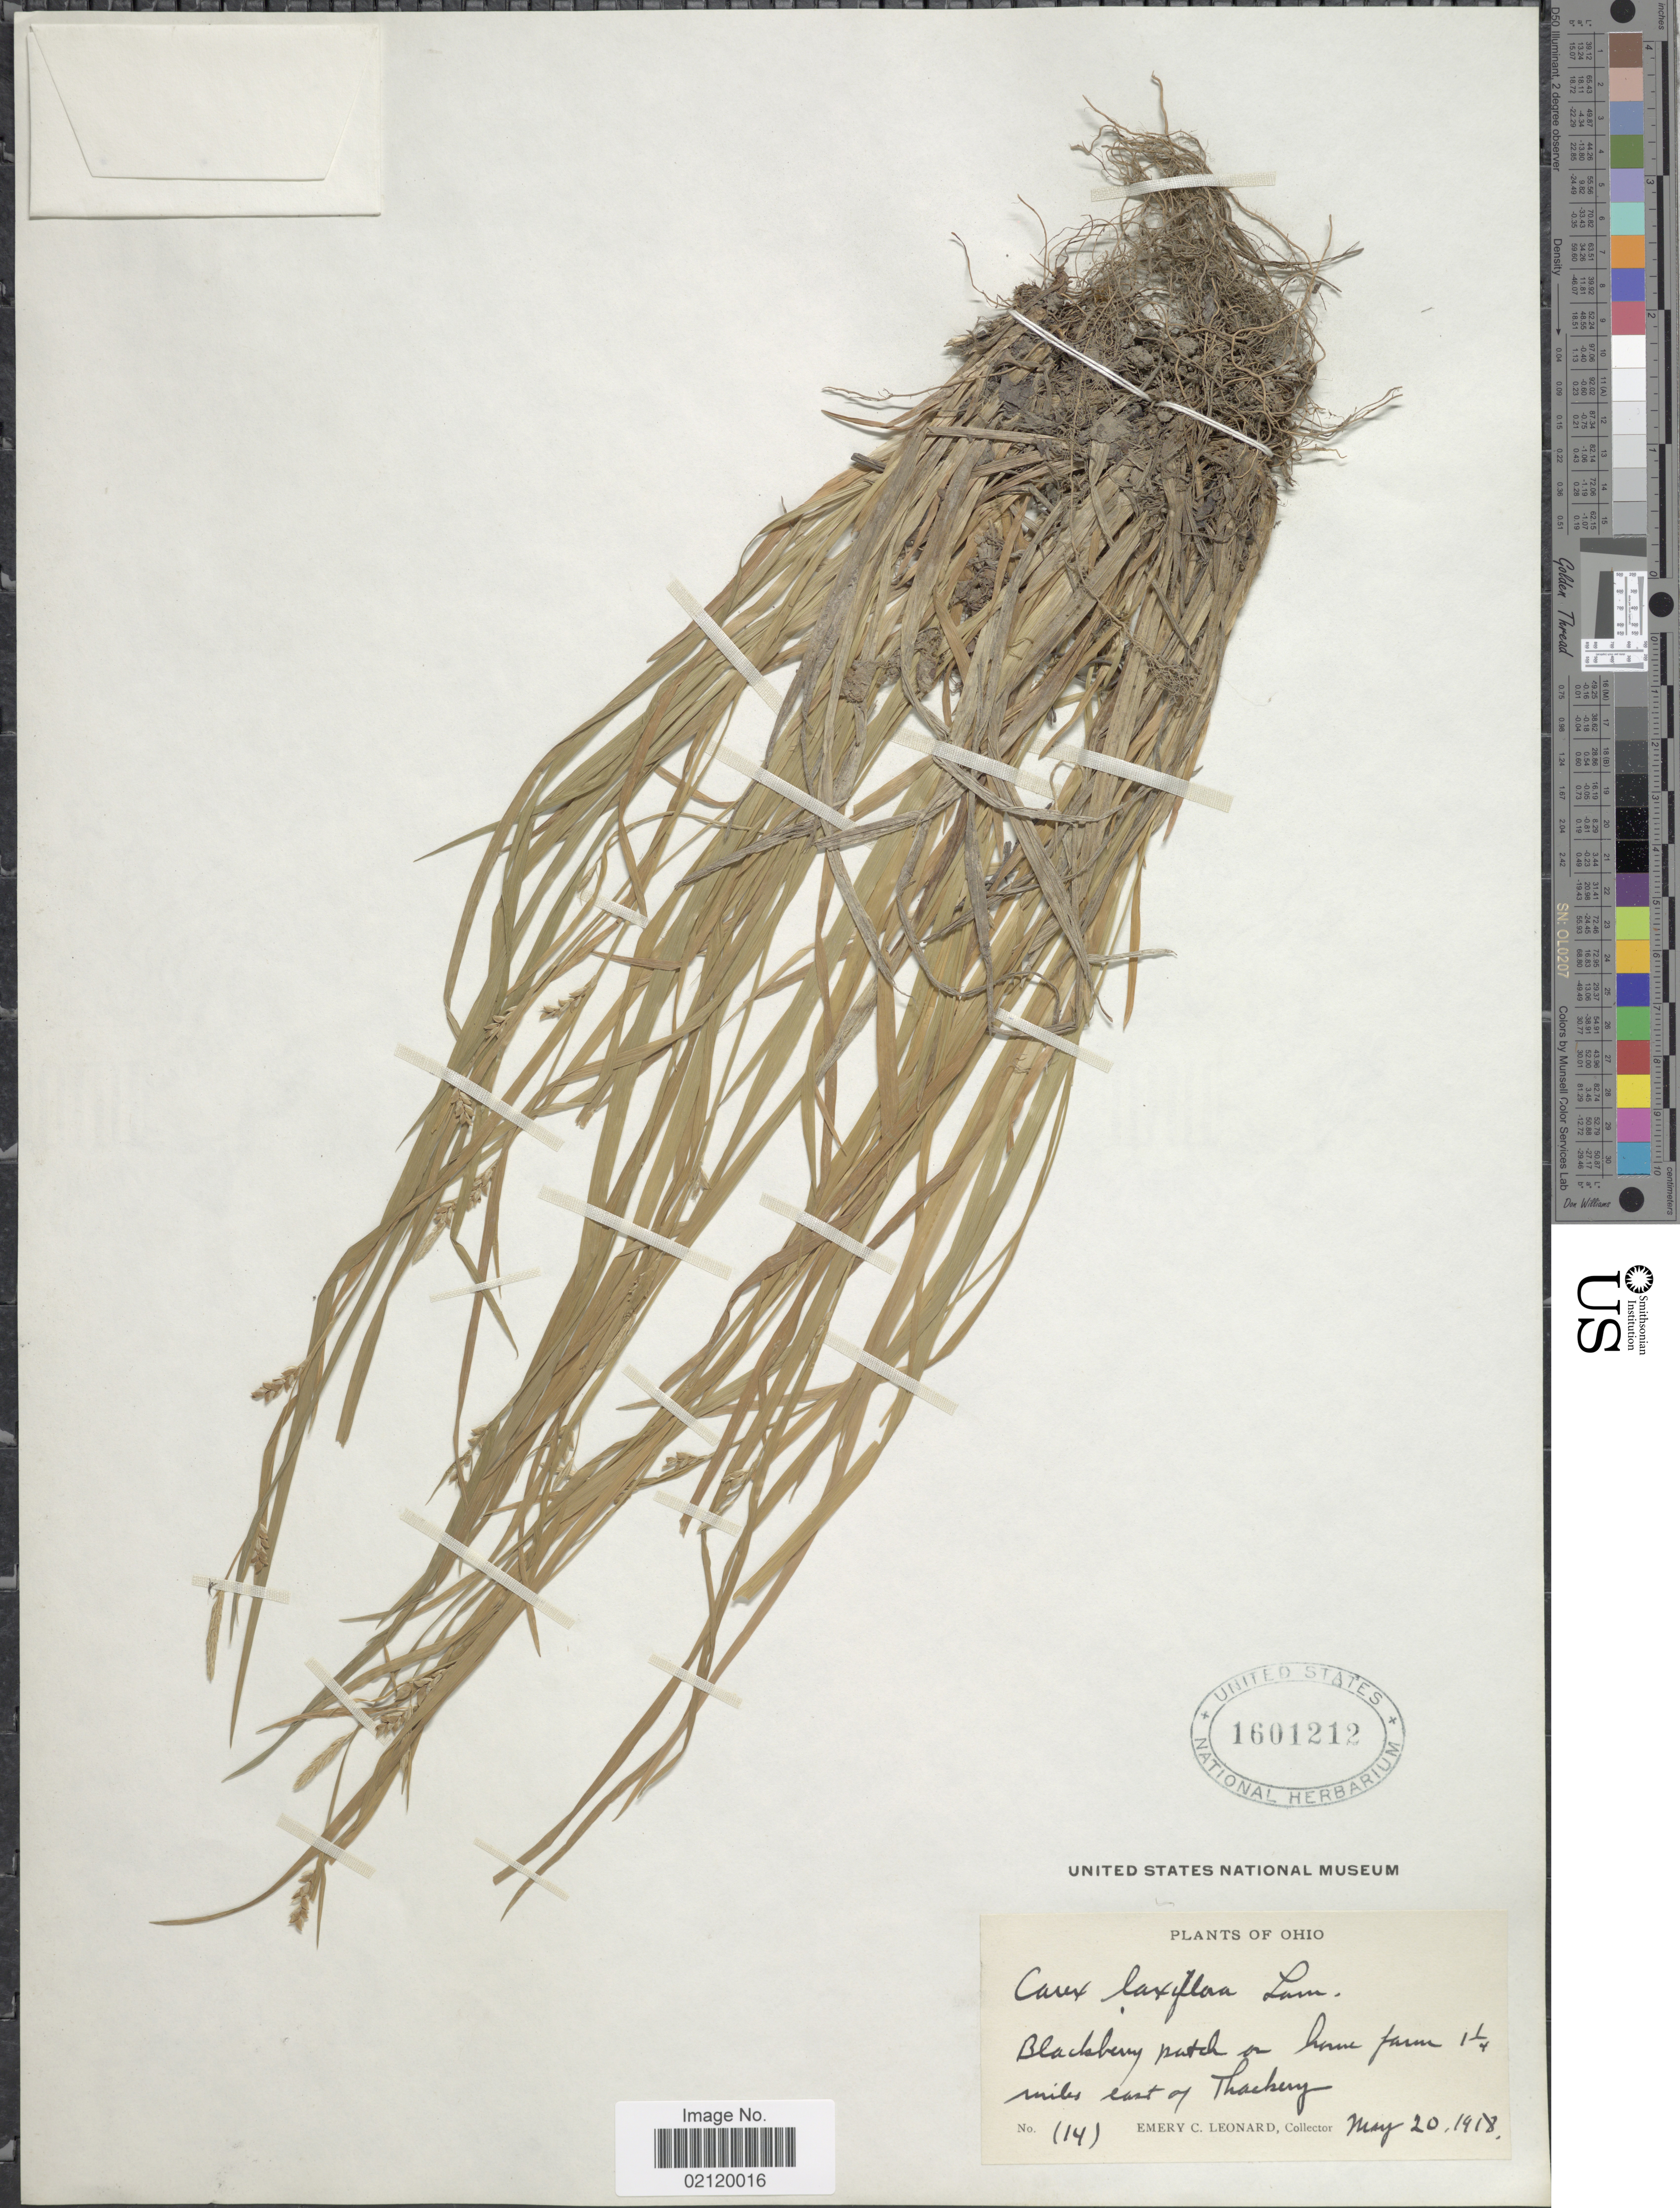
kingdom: Plantae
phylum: Tracheophyta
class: Liliopsida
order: Poales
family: Cyperaceae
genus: Carex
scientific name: Carex laxiflora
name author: Lam.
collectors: E. C. Leonard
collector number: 14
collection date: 1918-05-20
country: United States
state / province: Ohio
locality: Blackberry patch on home farm 1 1/4 miles east of Thackery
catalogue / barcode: US 1601212